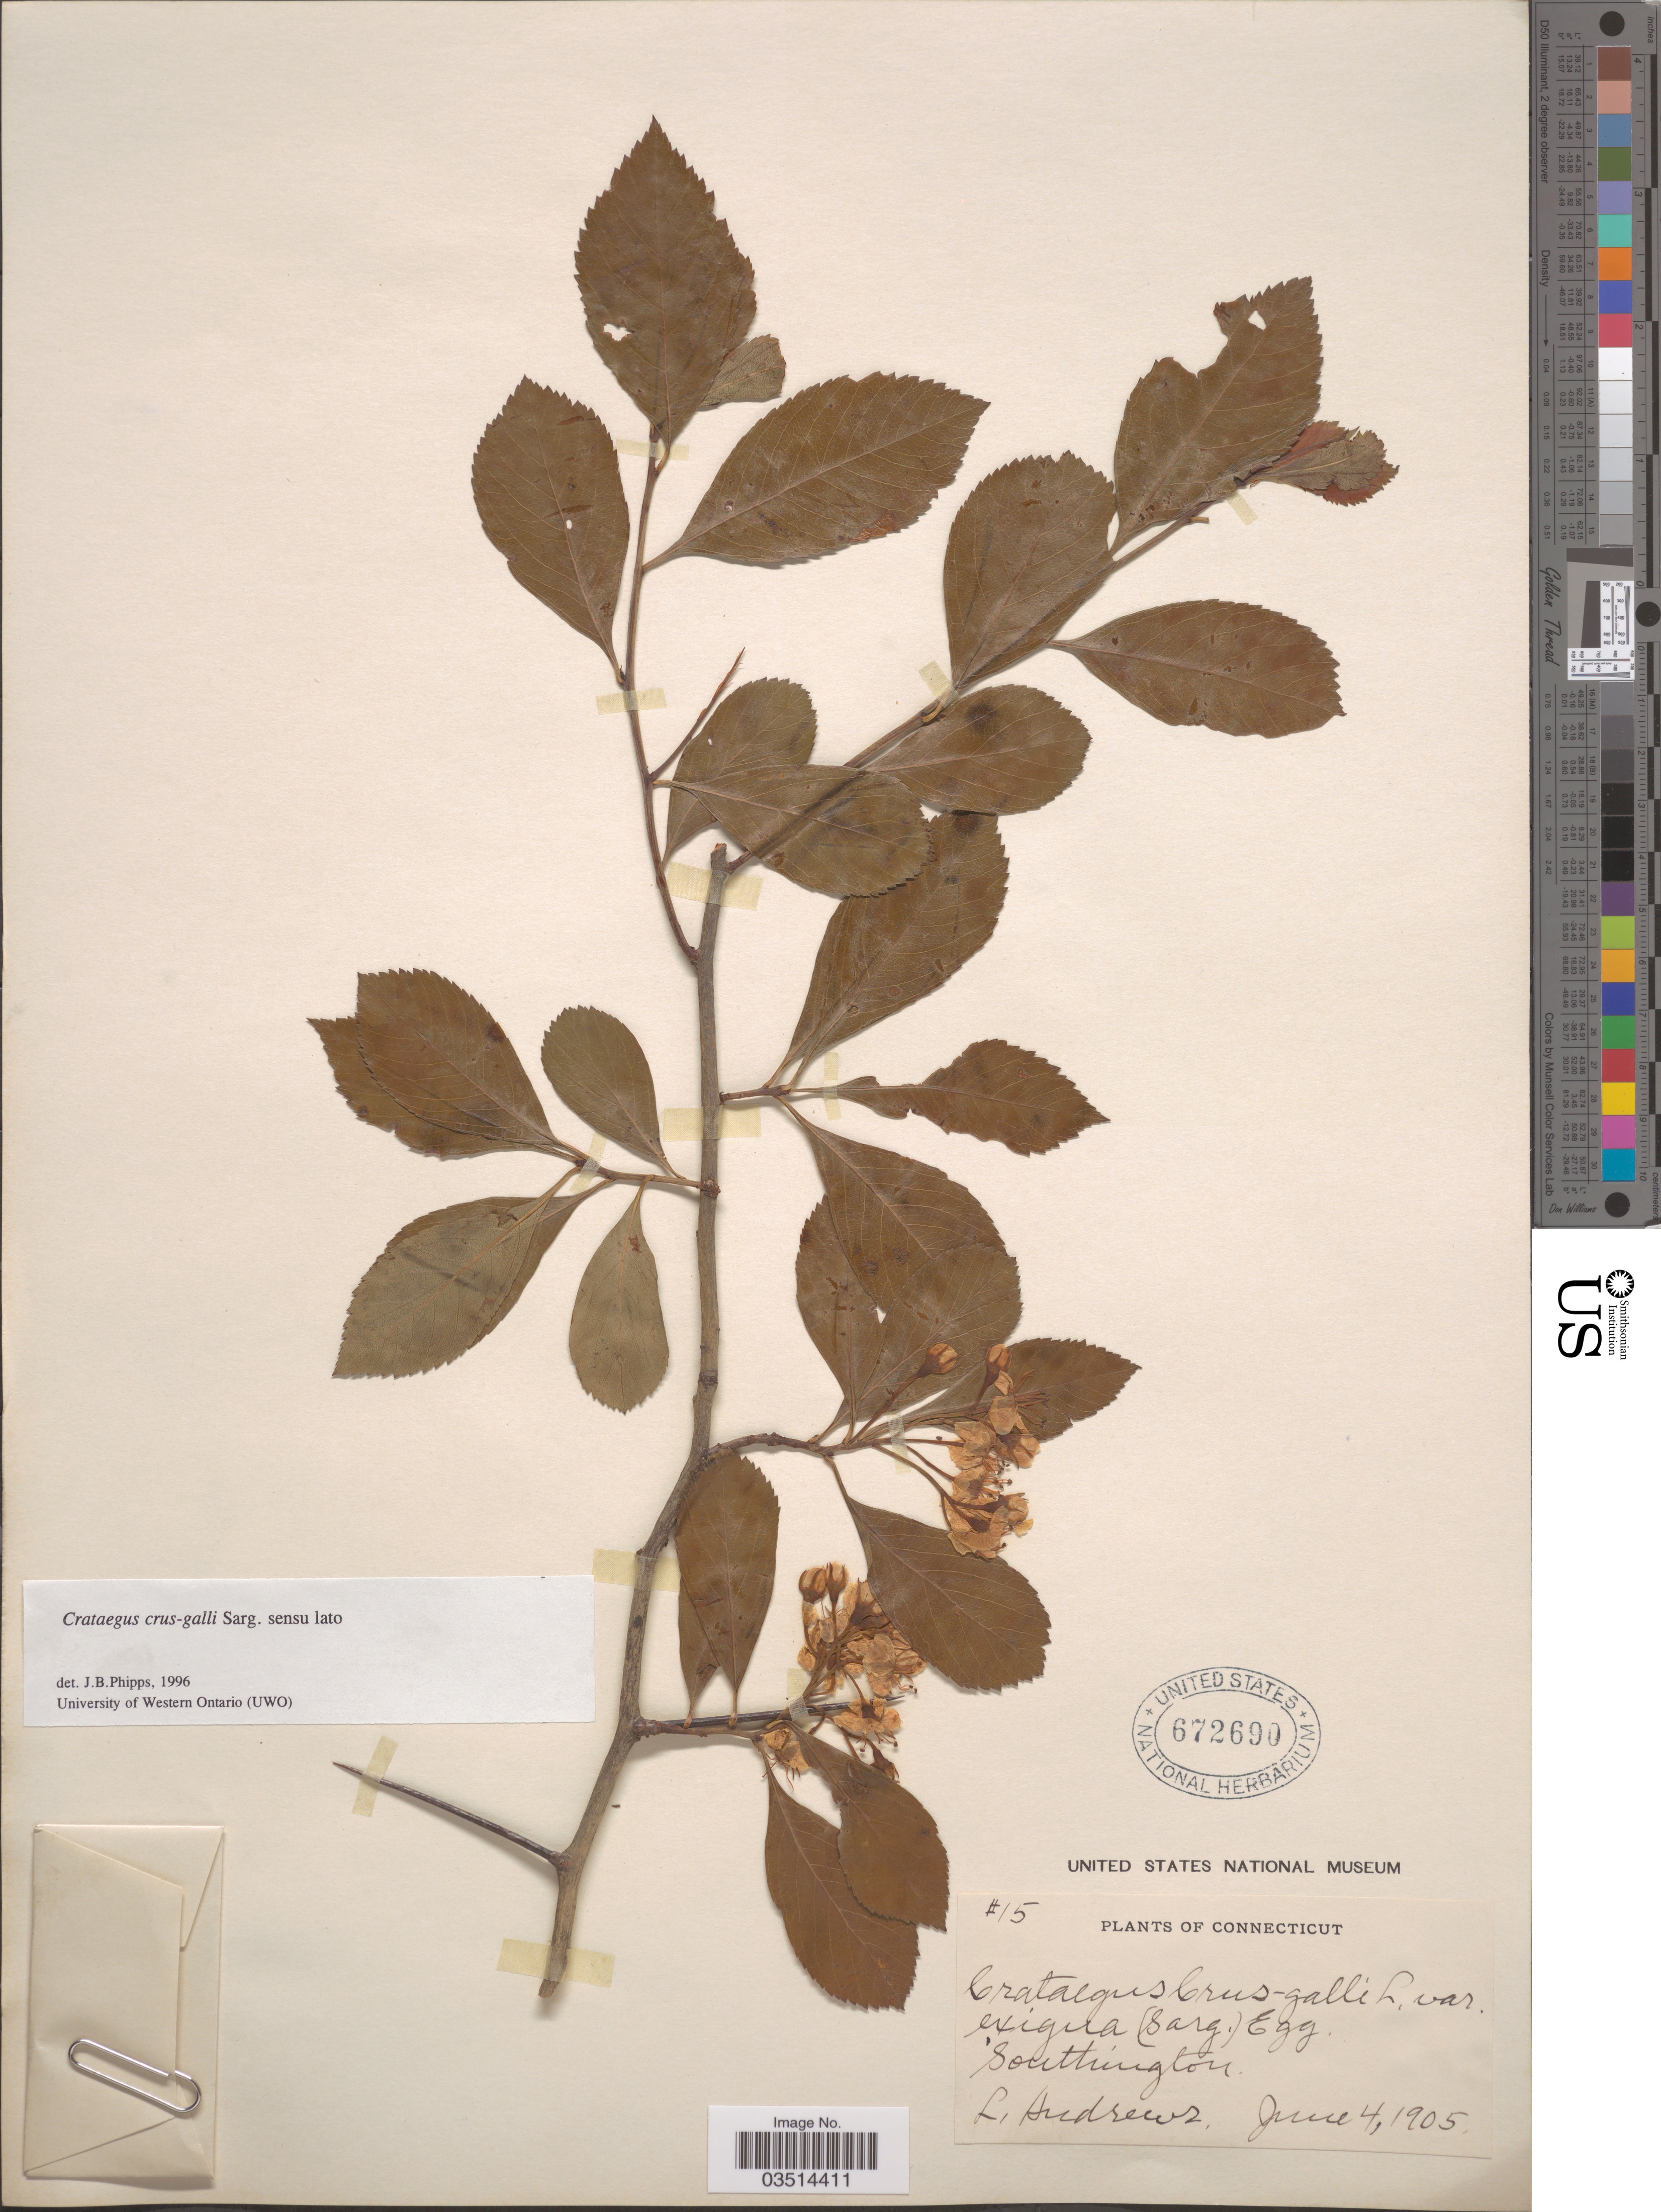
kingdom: Plantae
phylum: Tracheophyta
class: Magnoliopsida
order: Rosales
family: Rosaceae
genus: Crataegus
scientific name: Crataegus crus-galli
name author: L.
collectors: L. Andrews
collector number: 15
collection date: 1905-06-04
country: United States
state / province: Connecticut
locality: Southington.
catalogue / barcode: US 672690